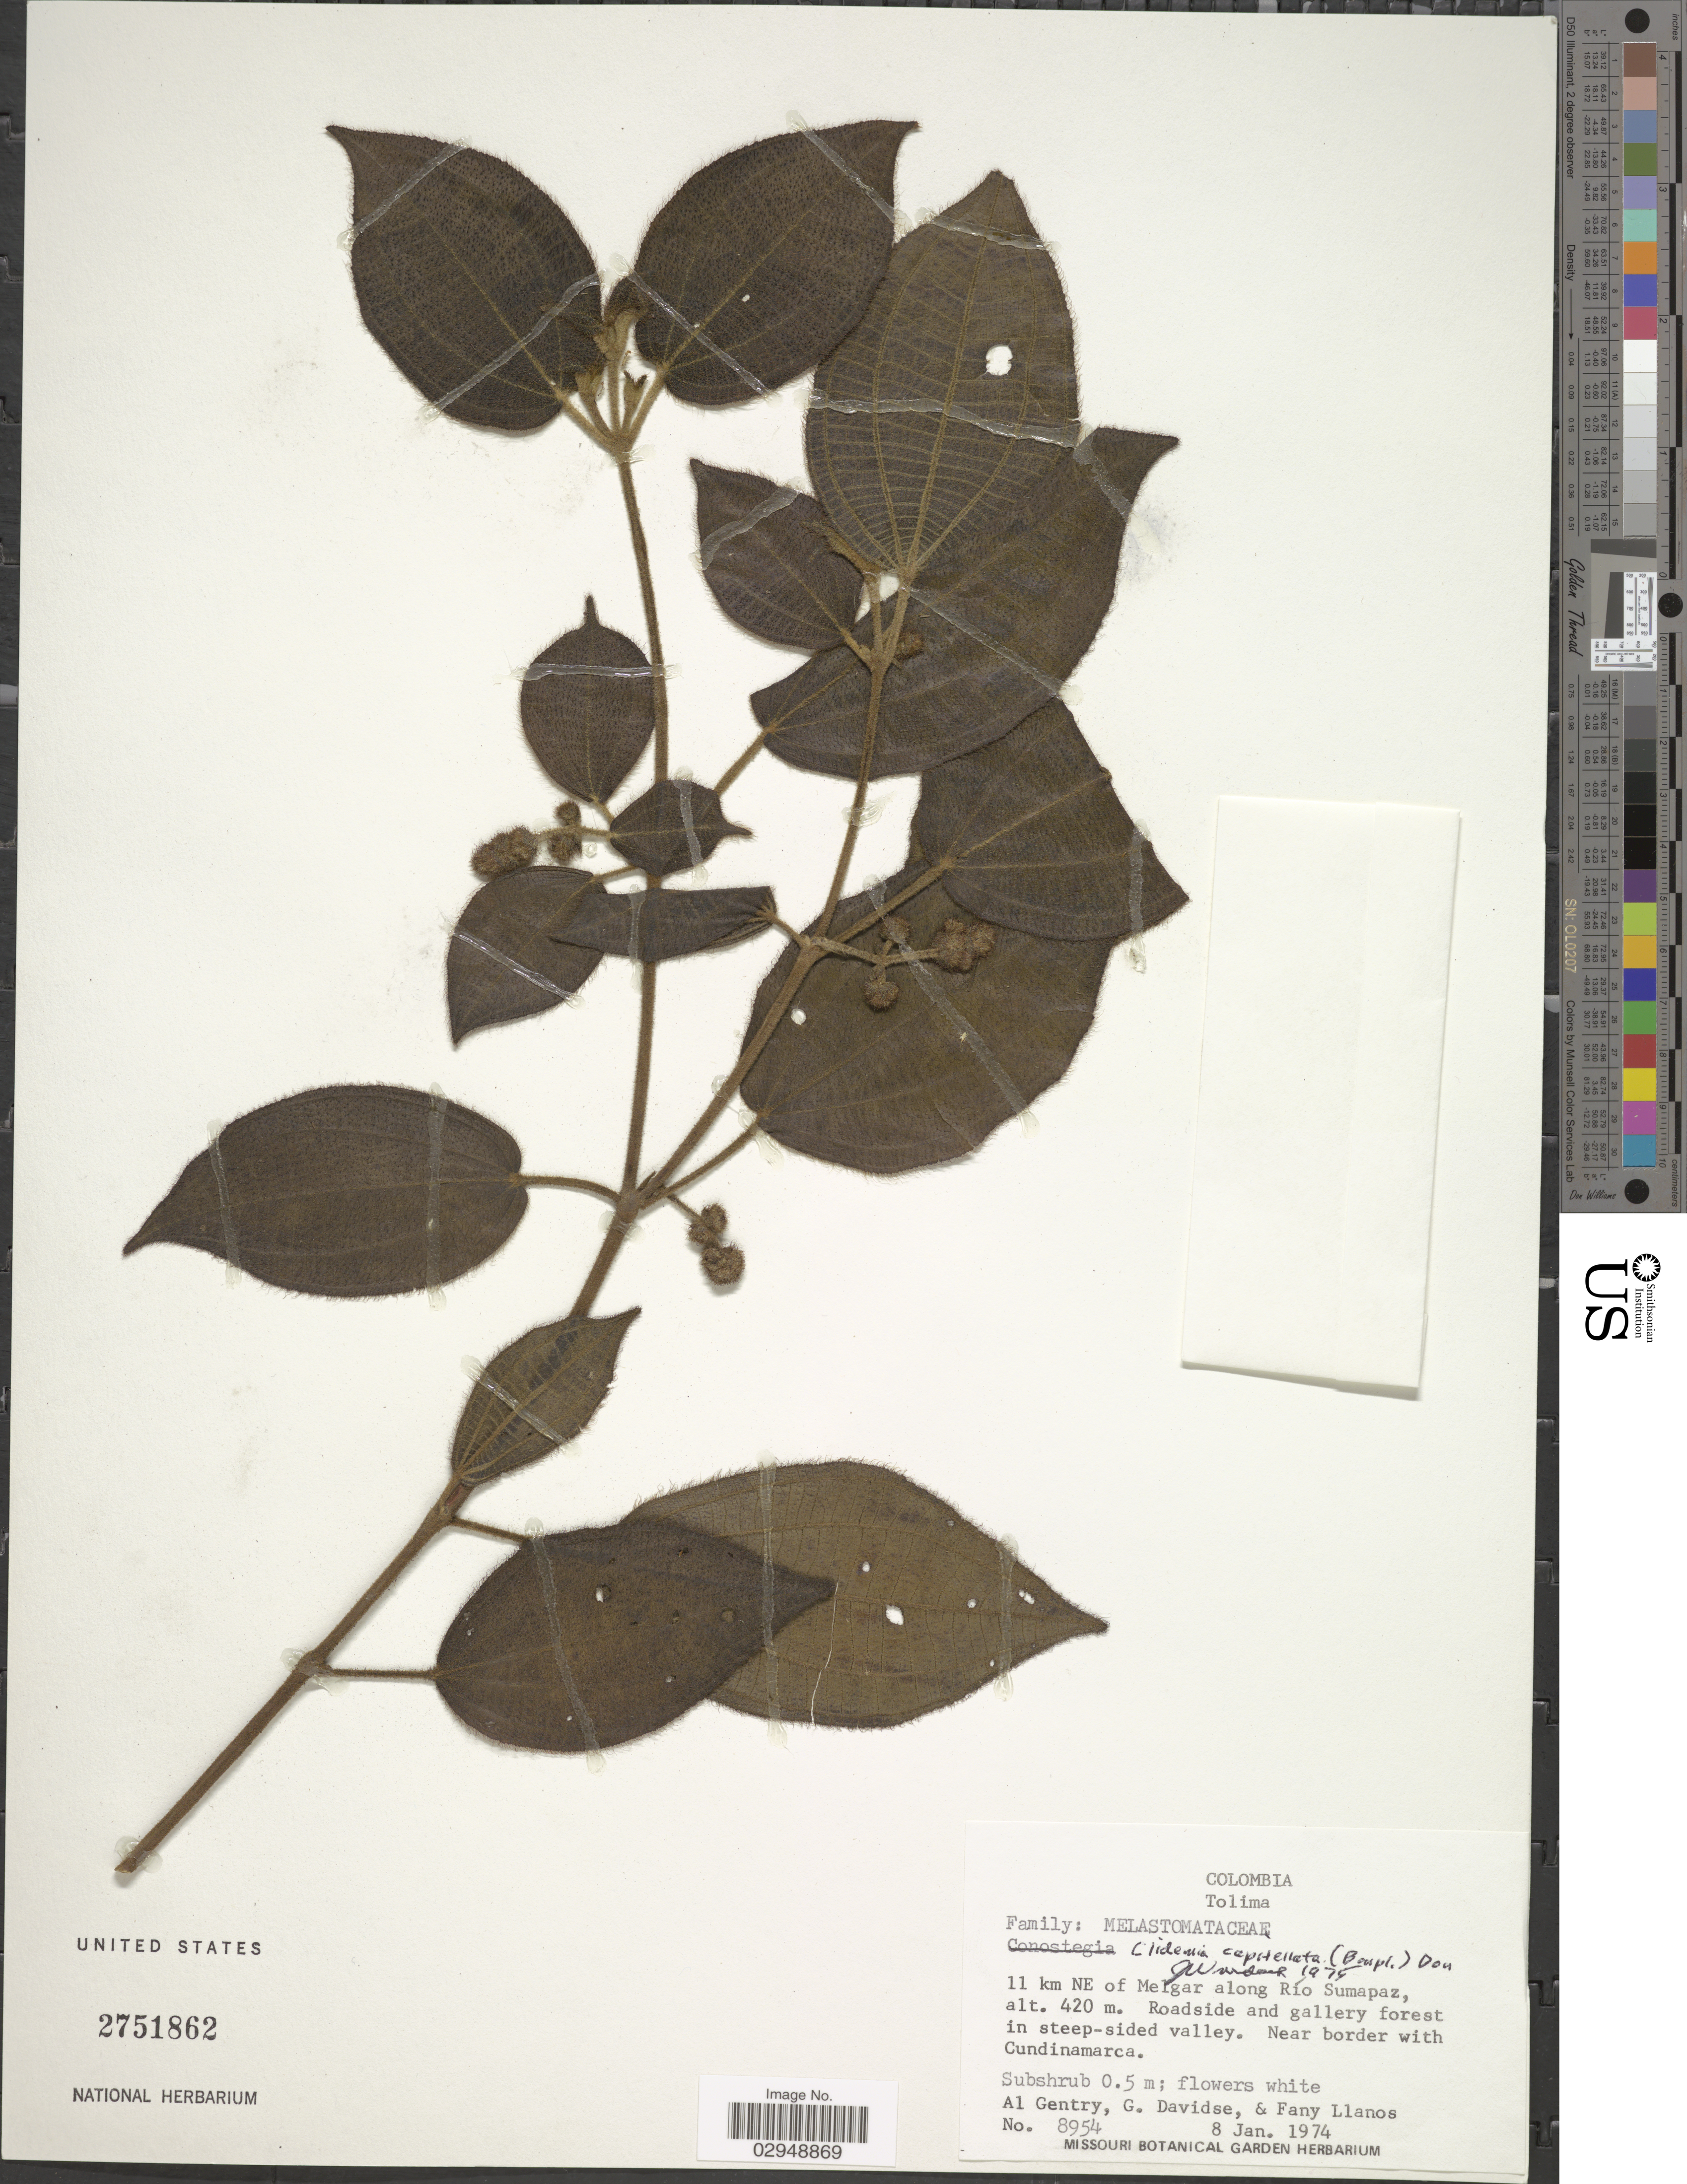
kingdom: Plantae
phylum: Tracheophyta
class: Magnoliopsida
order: Myrtales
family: Melastomataceae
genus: Clidemia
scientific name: Clidemia capitellata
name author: (Bonpl.) D. Don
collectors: A. H. Gentry, G. Davidse & F. Llanos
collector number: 8954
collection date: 1974-01-08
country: Colombia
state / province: Tolima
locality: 11 km NE of Melgar along Río Sumapaz.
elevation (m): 420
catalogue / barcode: US 2751862